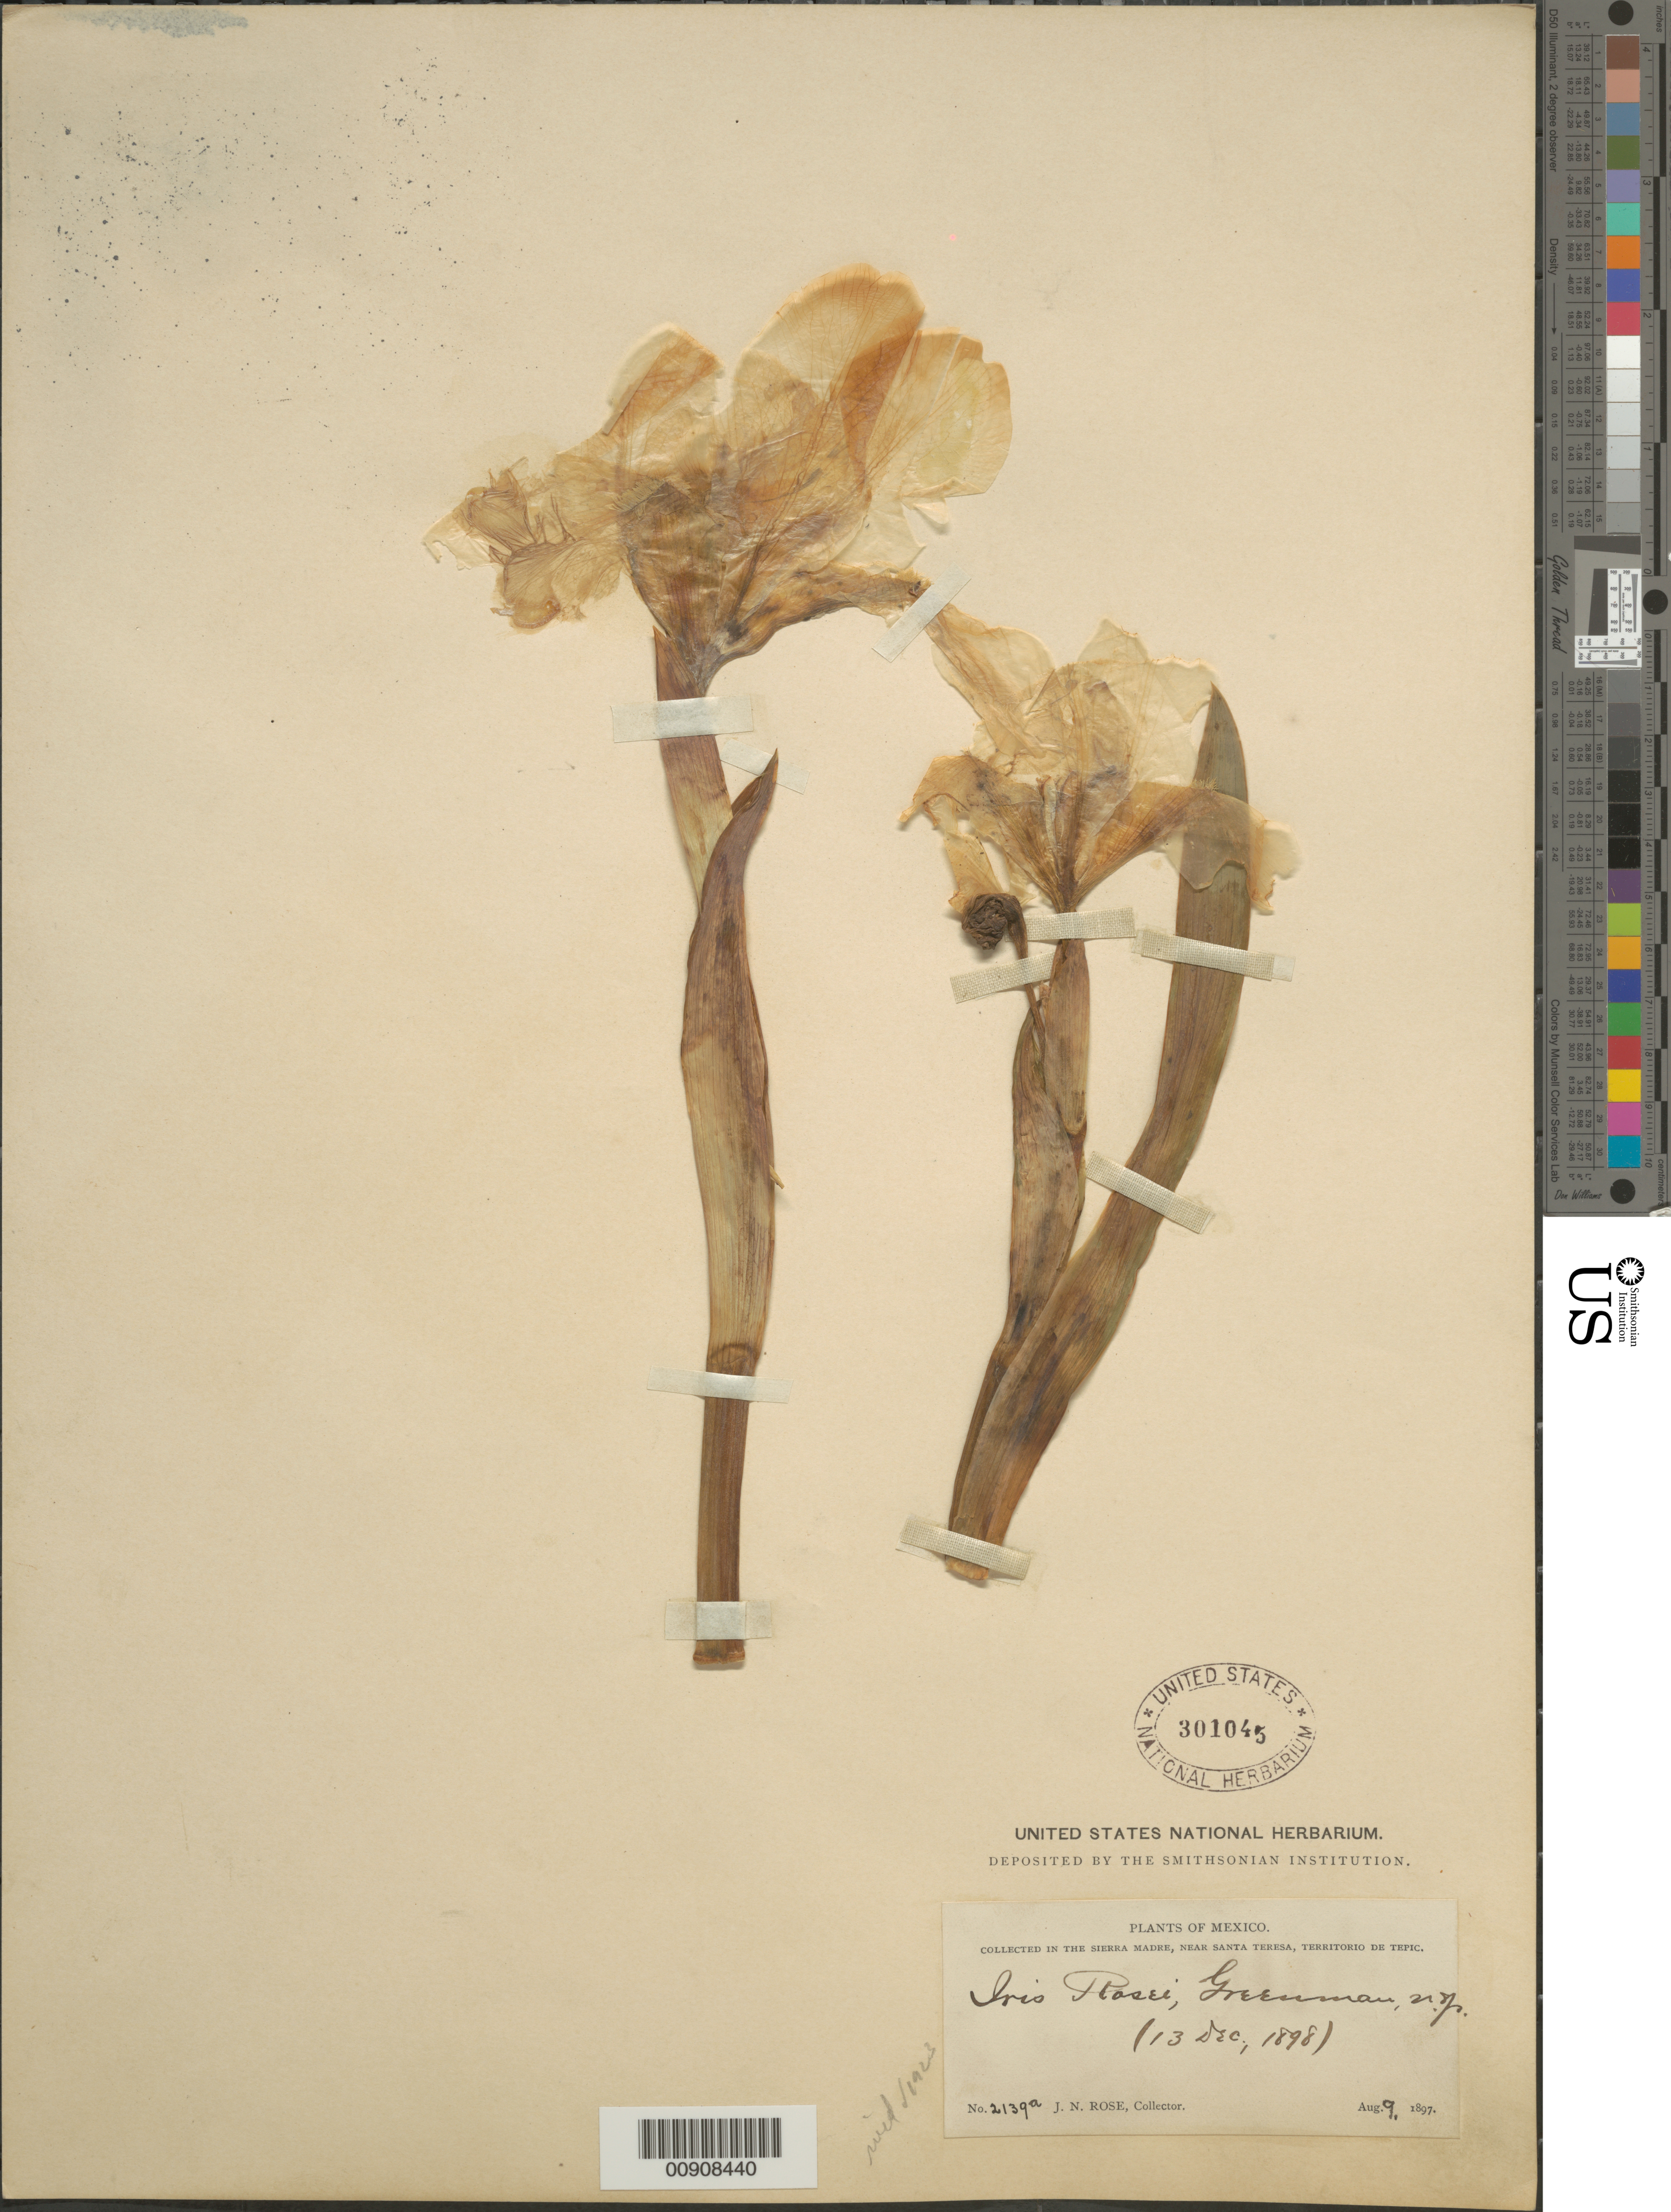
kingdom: Plantae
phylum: Tracheophyta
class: Liliopsida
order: Asparagales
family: Iridaceae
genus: Iris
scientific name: Iris sp.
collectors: J. N. Rose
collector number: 2139 a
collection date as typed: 09 Aug 1897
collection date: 1897-08-09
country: Mexico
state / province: Nayarit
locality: In the Sierra Madre, near Santa Teresa, Territorio de Tepic.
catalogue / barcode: US 301045